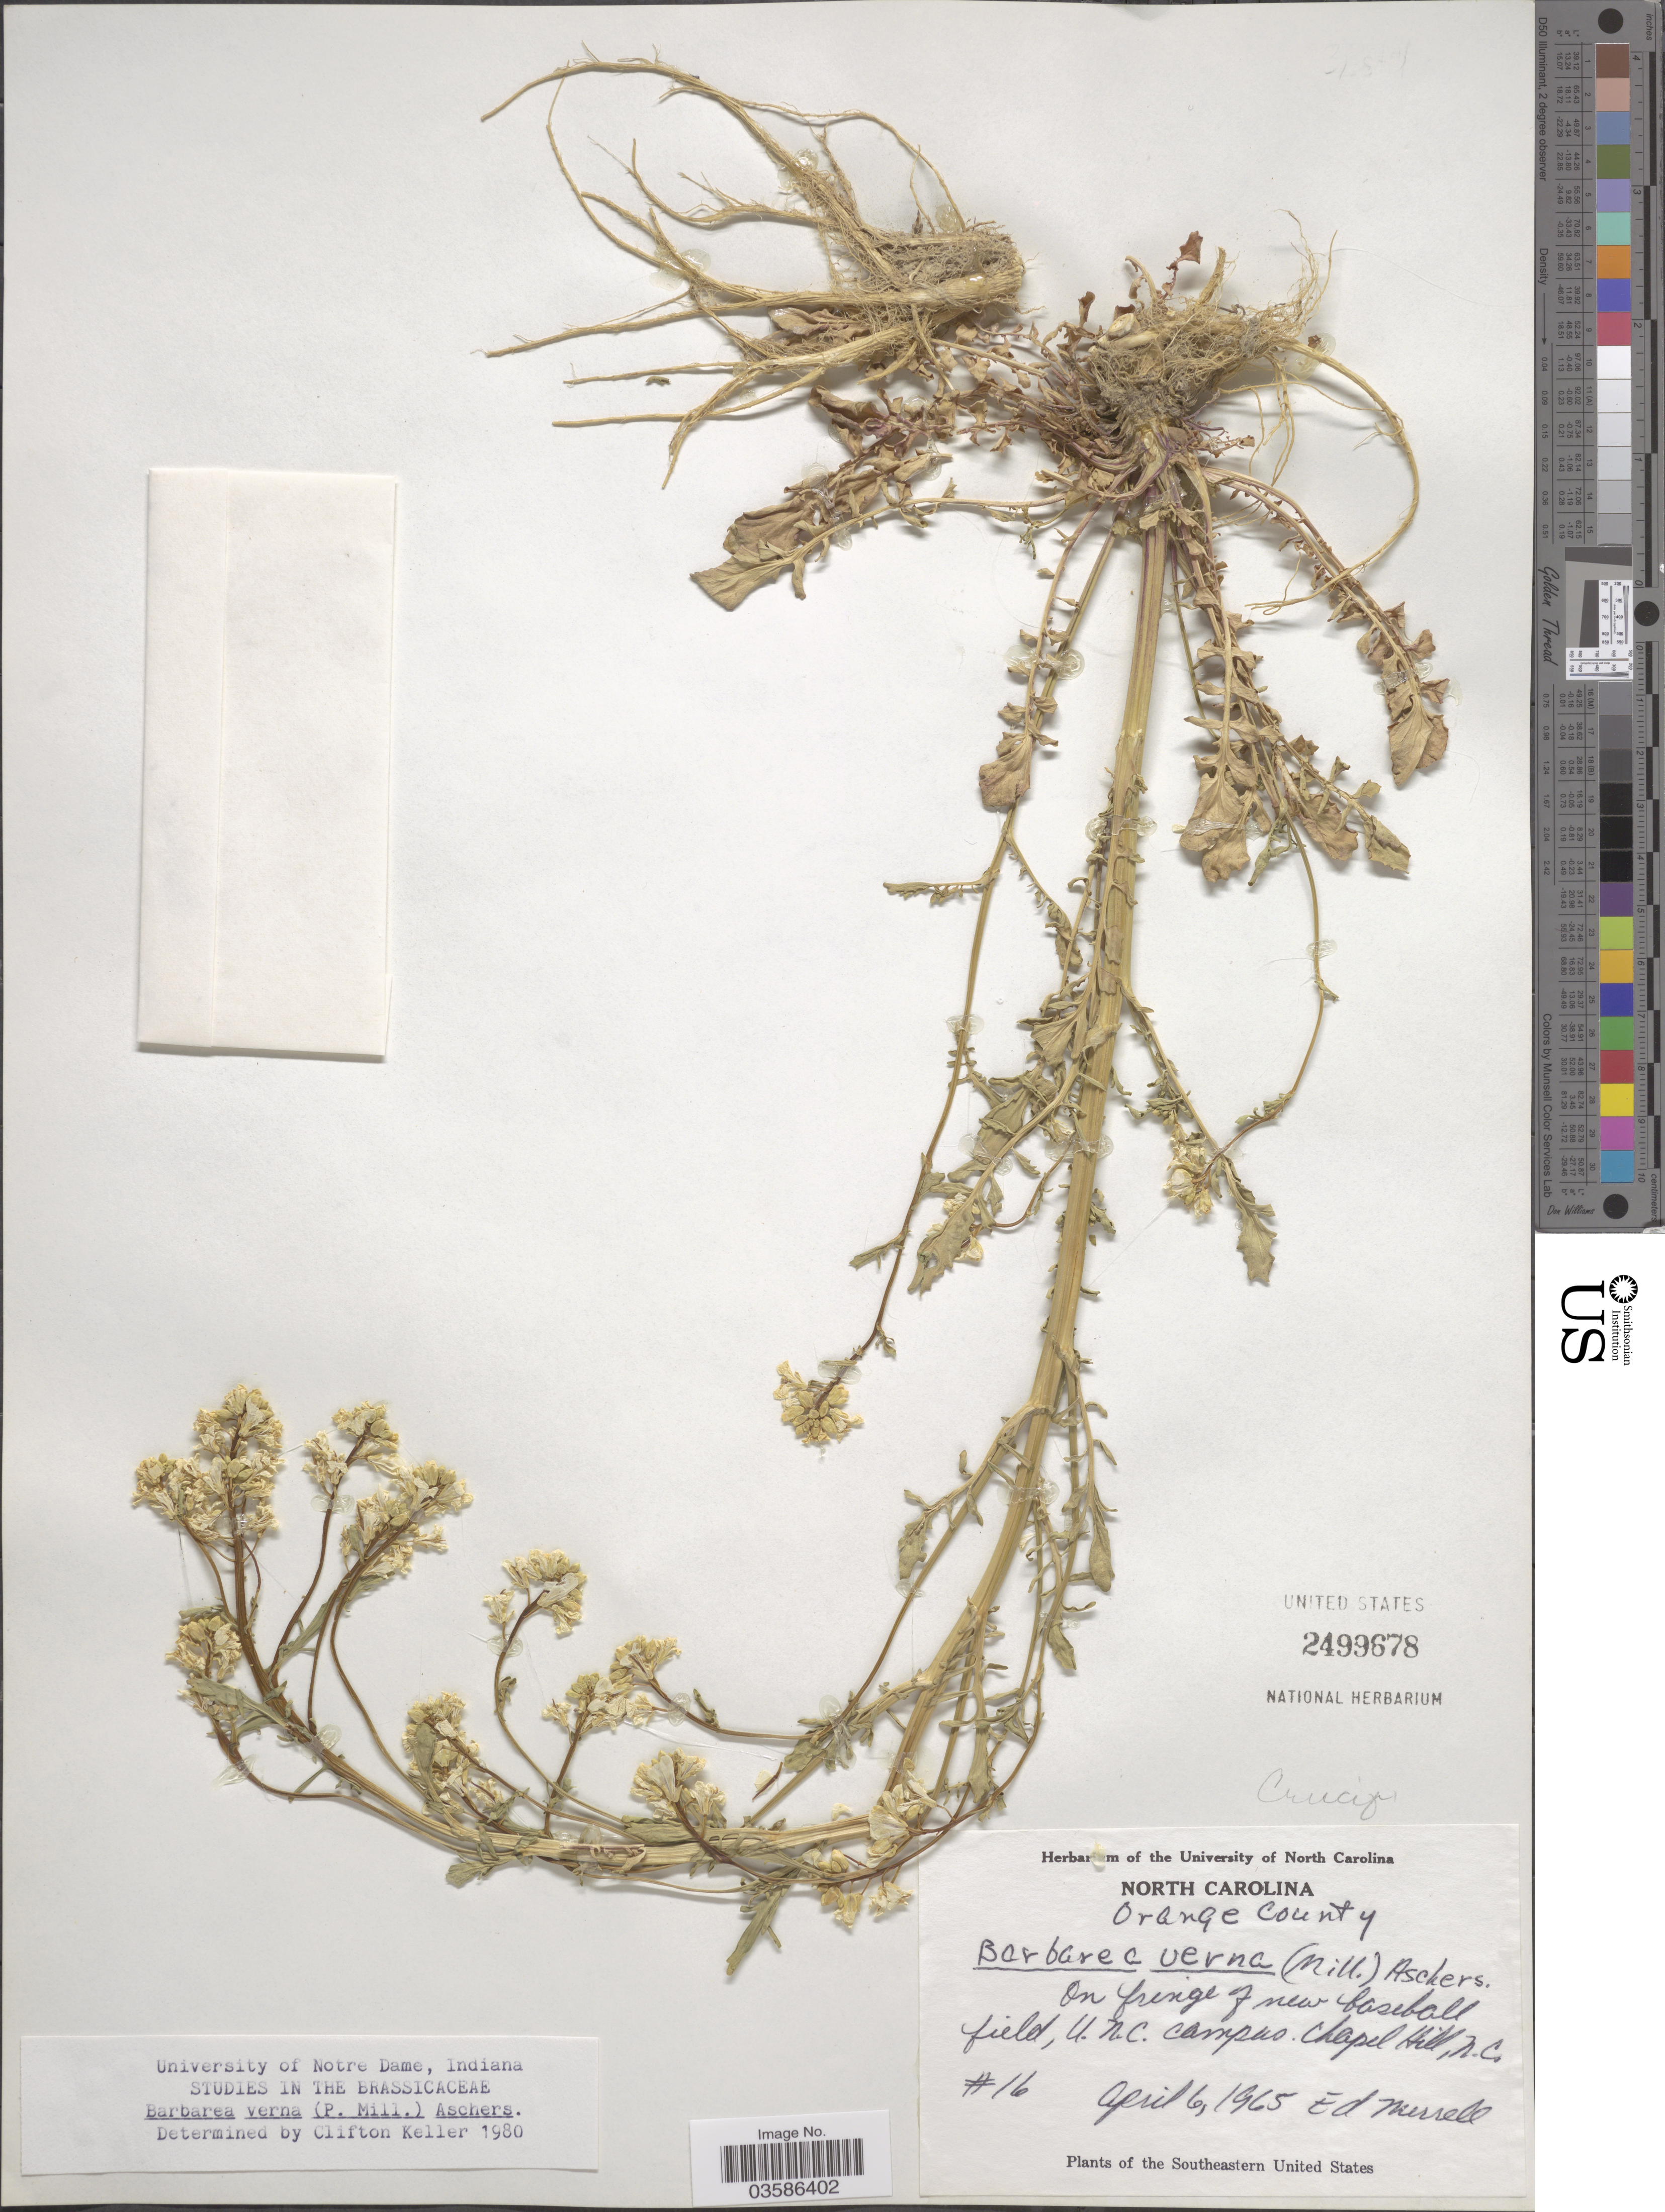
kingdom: Plantae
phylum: Tracheophyta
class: Magnoliopsida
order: Brassicales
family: Brassicaceae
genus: Barbarea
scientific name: Barbarea verna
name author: (Mill.) Asch.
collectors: E. Murrell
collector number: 16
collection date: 1965-04-06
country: United States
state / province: North Carolina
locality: Orange County. On fringe of new baseball field, U.N.C. campus. Chapel Hill. Southeastern United States.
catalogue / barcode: US 2499678